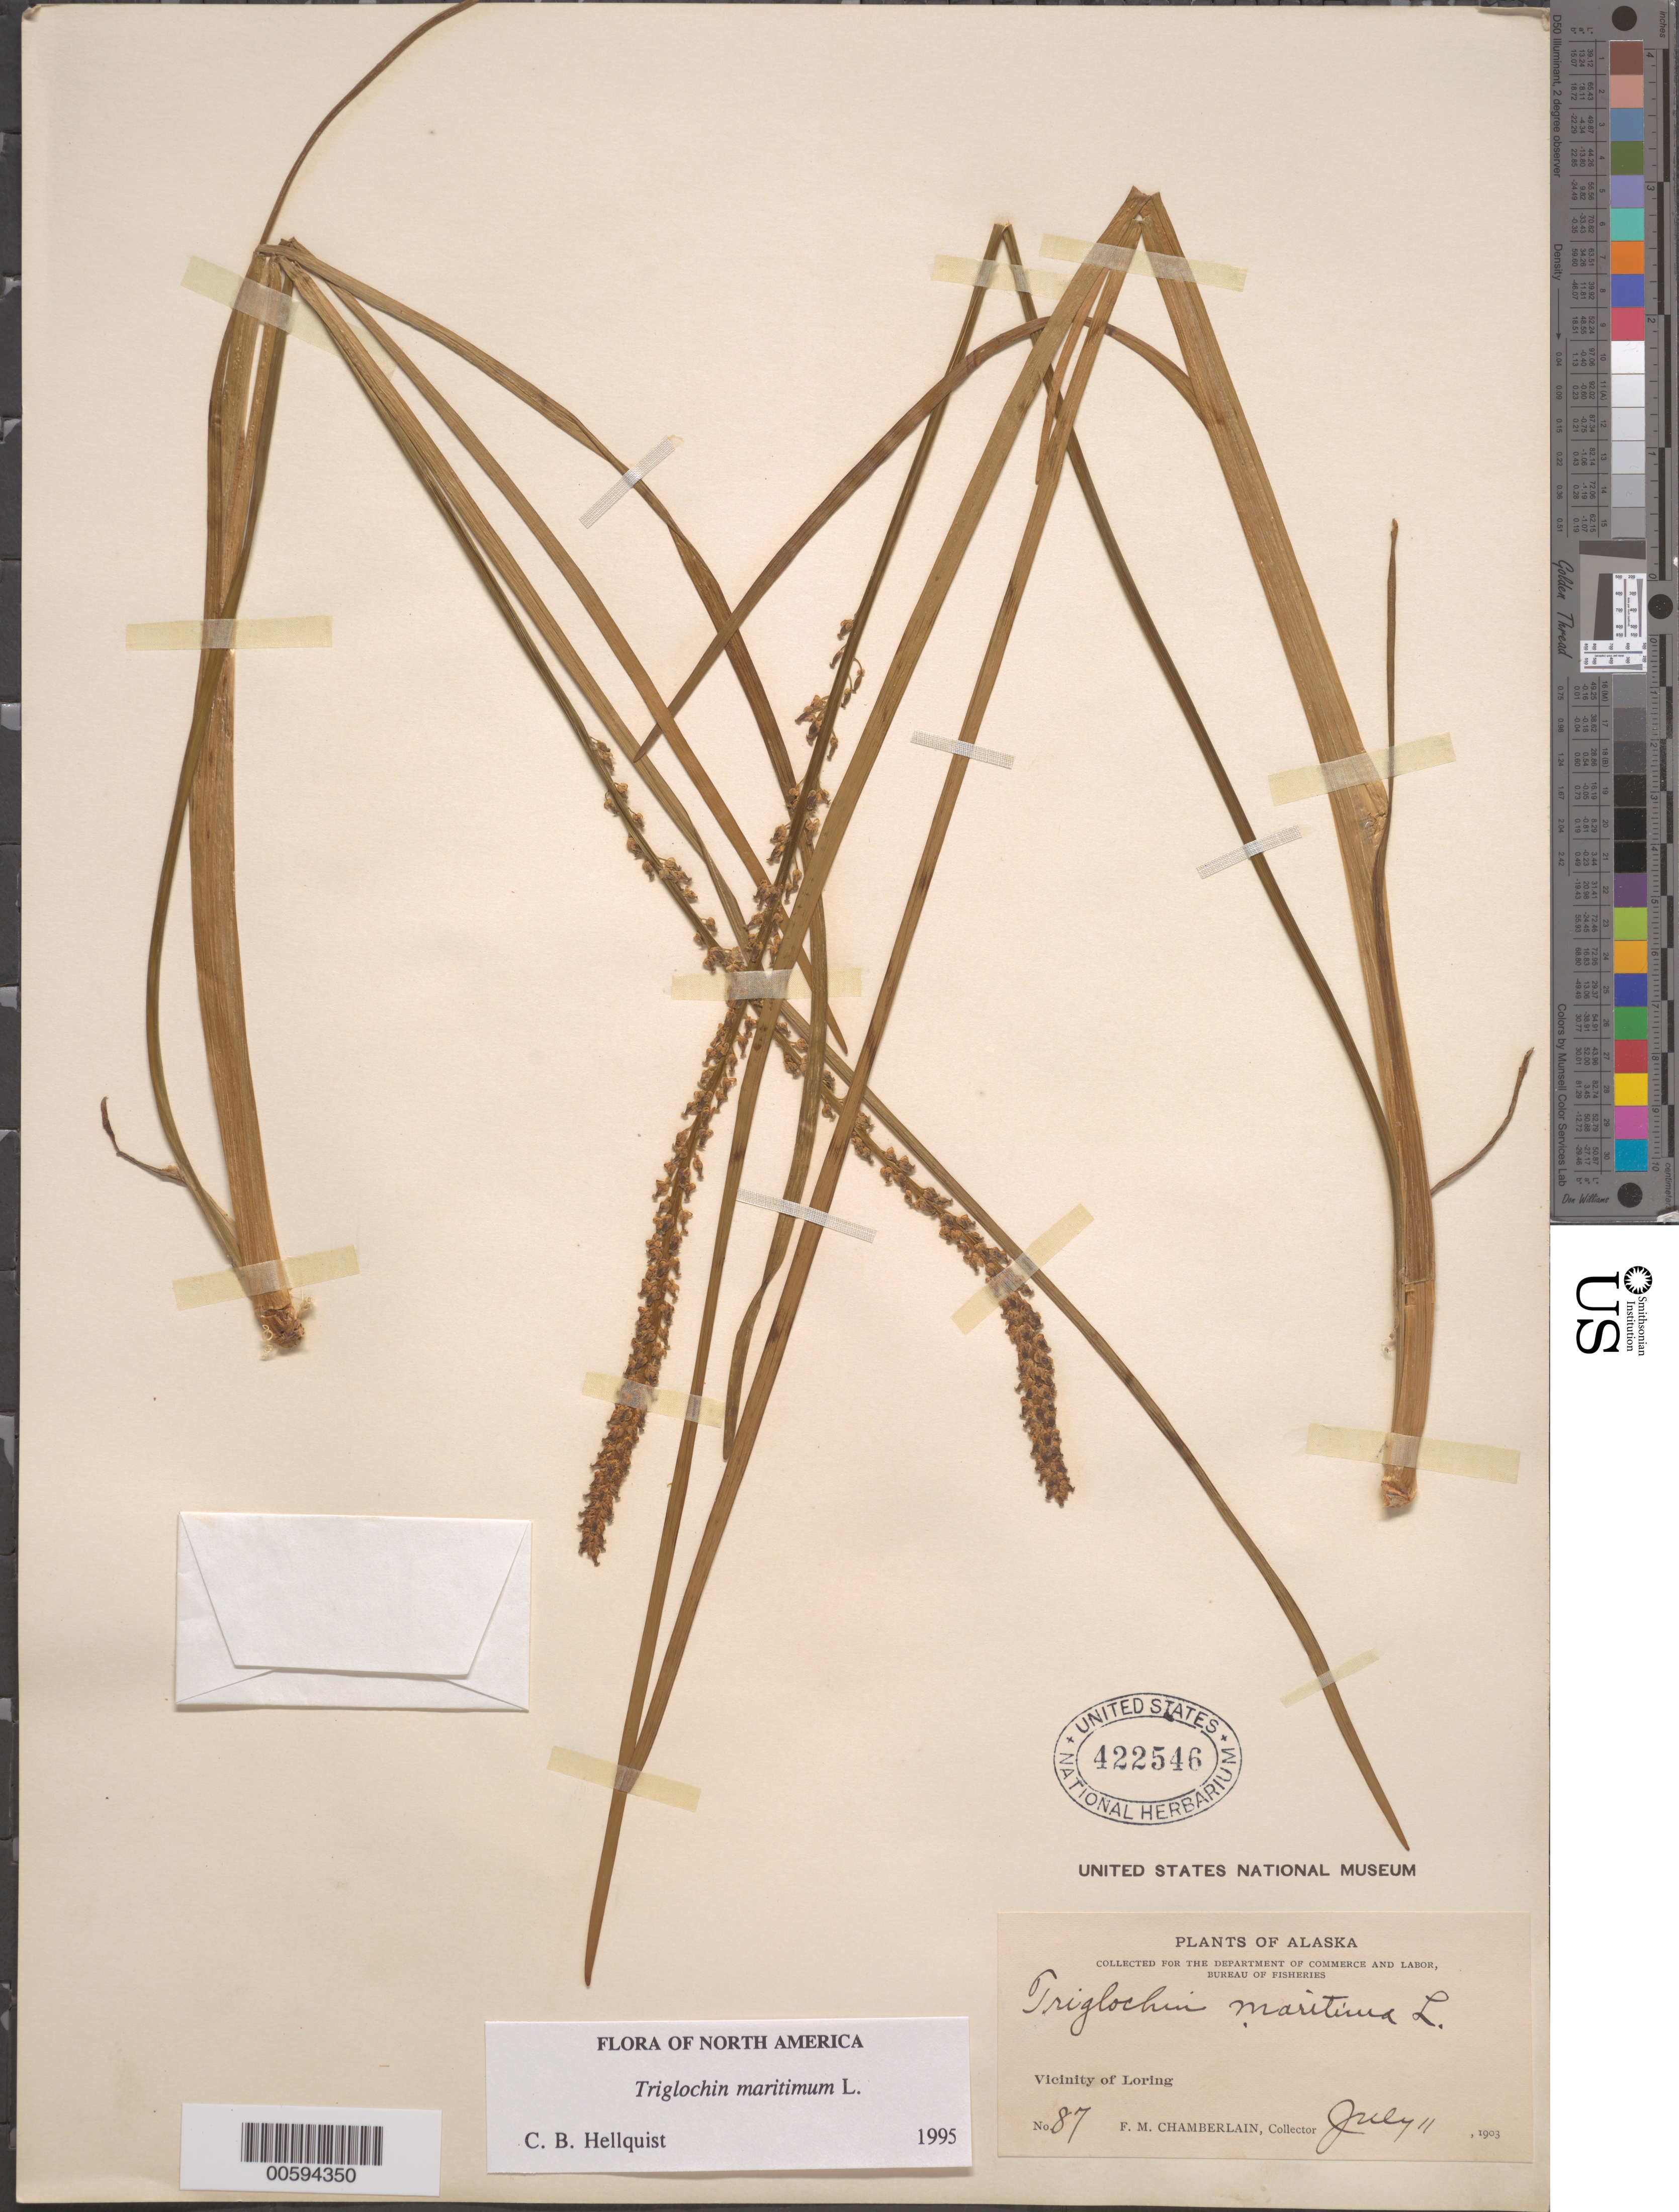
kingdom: Plantae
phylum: Tracheophyta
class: Liliopsida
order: Alismatales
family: Juncaginaceae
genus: Triglochin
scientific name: Triglochin maritima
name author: L.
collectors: F. Chamberlain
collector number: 87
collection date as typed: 11 Jul 1903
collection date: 1903-07-11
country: United States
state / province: Alaska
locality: Loring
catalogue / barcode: US 422546